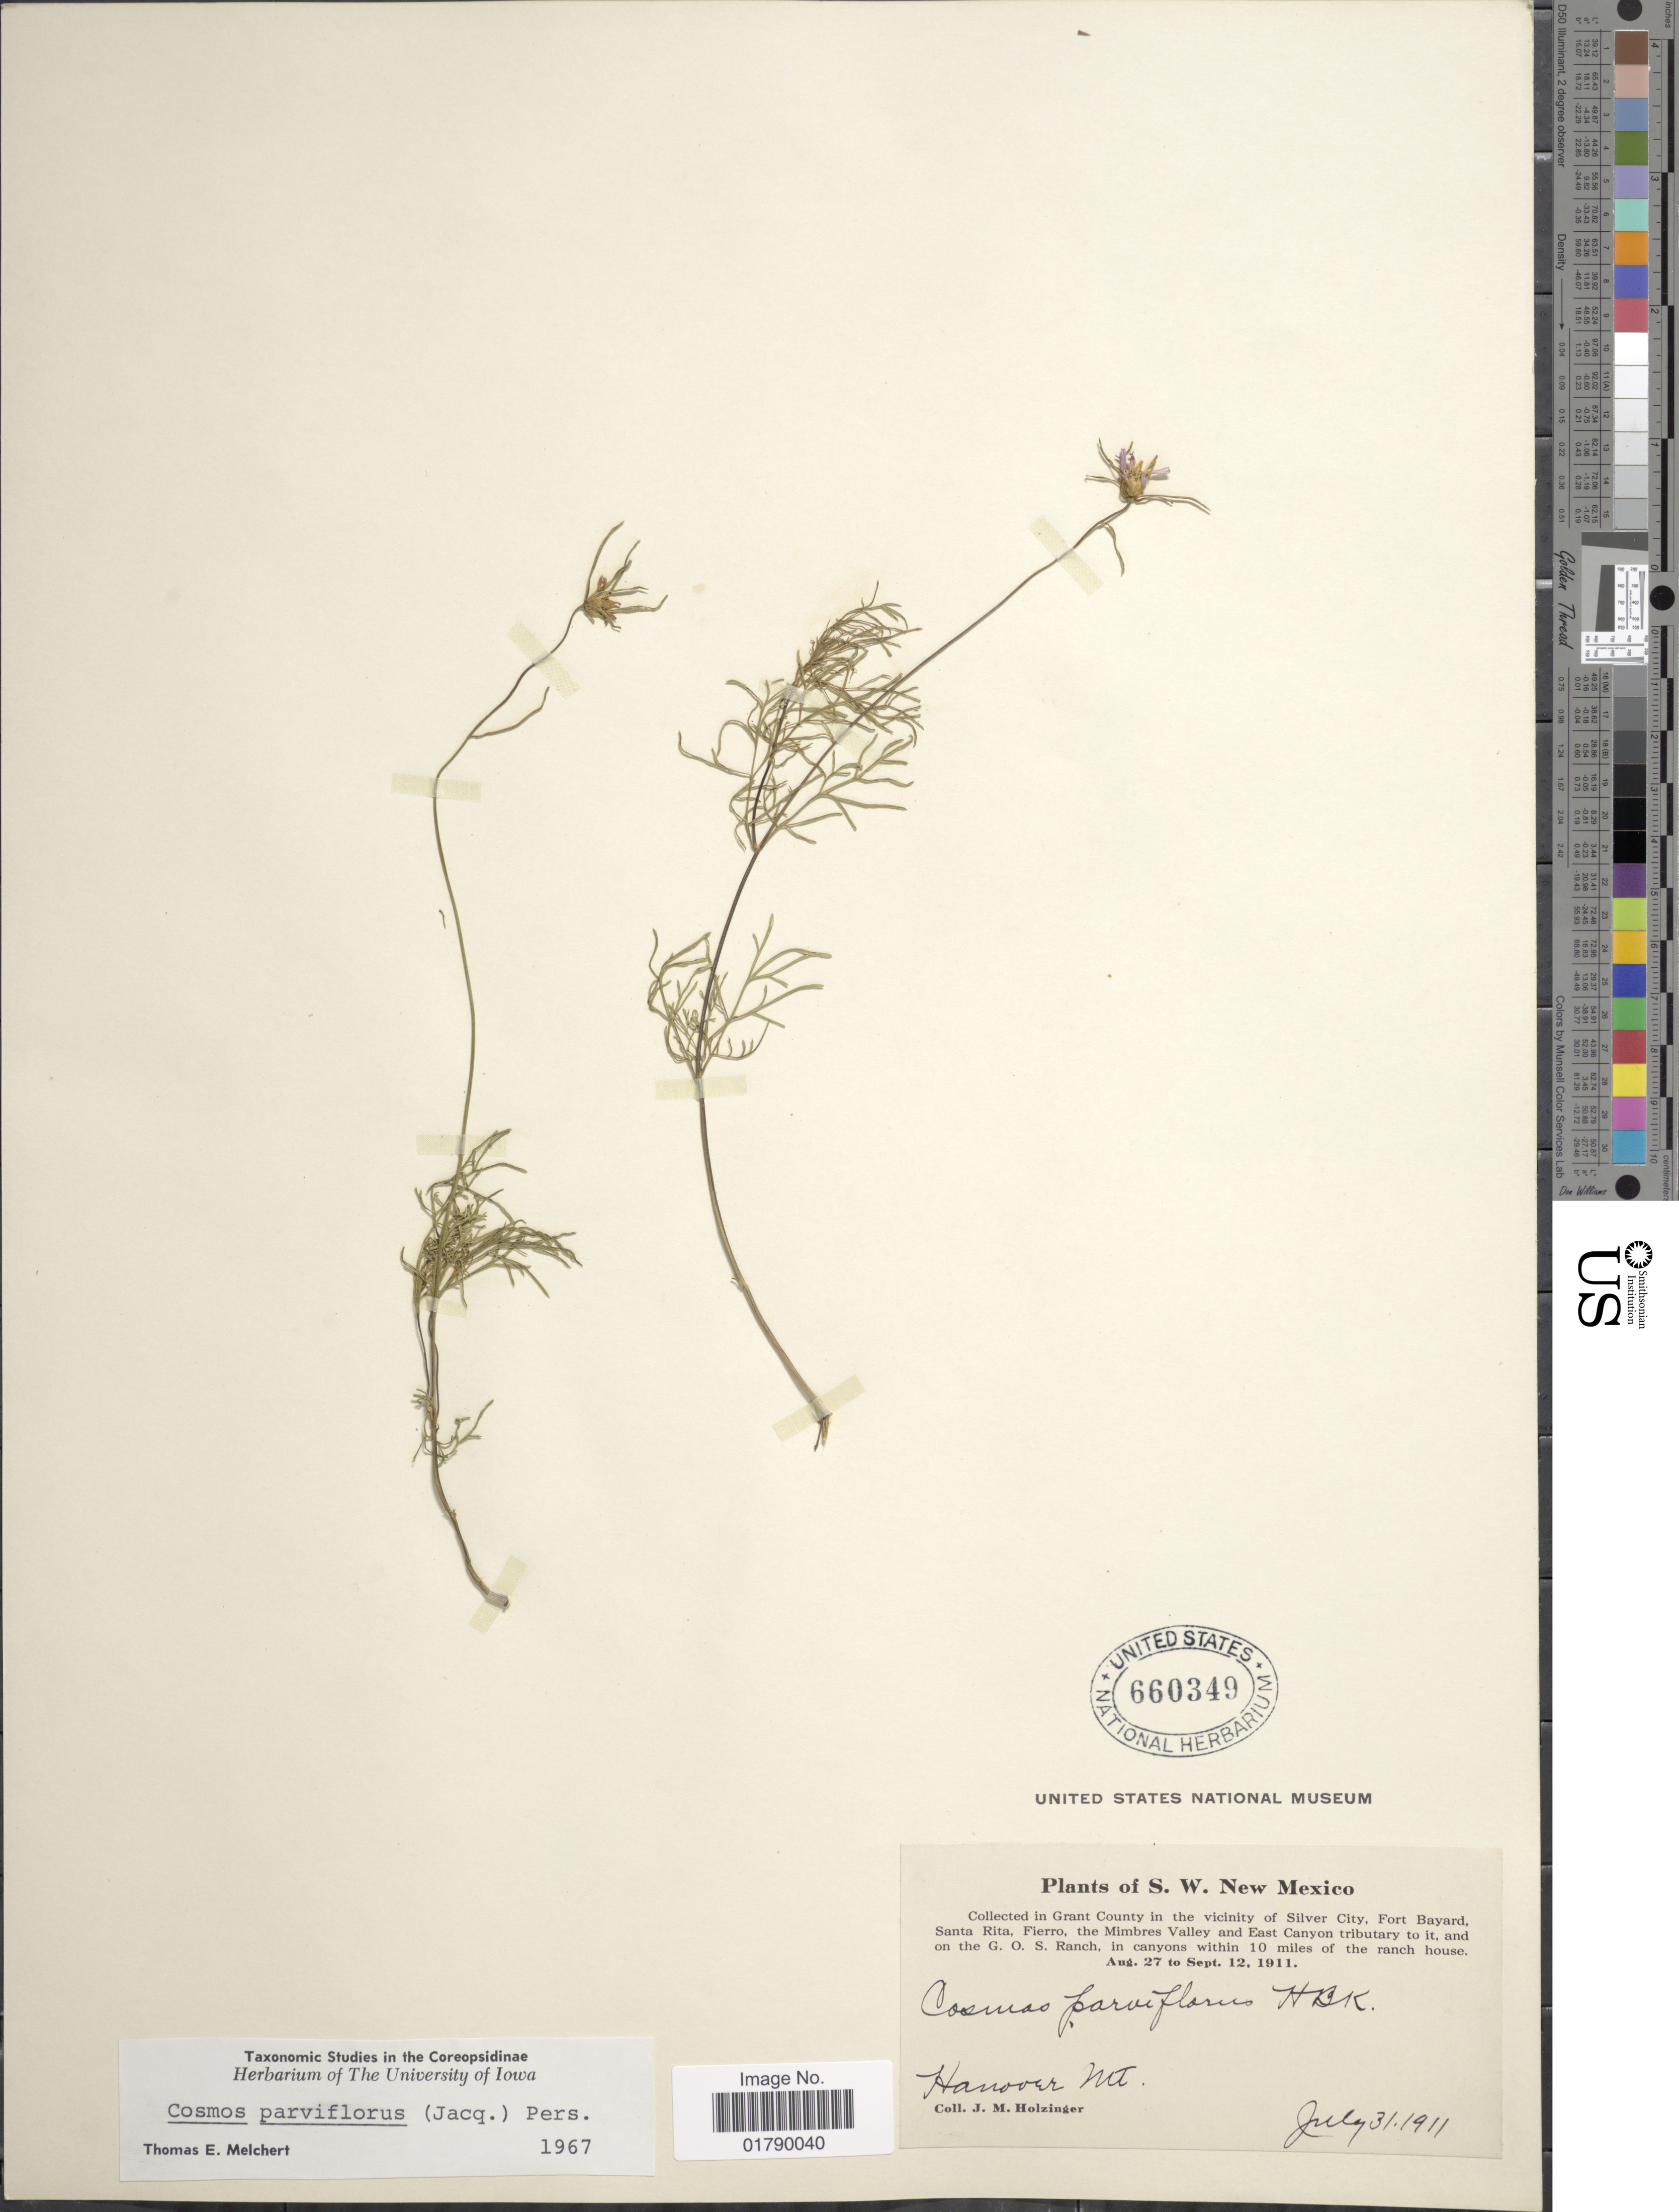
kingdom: Plantae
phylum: Tracheophyta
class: Magnoliopsida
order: Asterales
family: Asteraceae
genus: Cosmos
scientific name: Cosmos parviflorus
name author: (Jacq.) Pers.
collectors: J. M. Holzinger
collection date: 1911-07-31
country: United States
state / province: New Mexico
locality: S.W. New Mexico, Grant County in the vicinity of Silver City, Fort Bayard, Santa Rita, Fierro, the Mimbres Valley and East Canyon tributary to it, and on the G.O.S. Ranch, in canyons within 10 miles of the ranch house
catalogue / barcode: US 660349